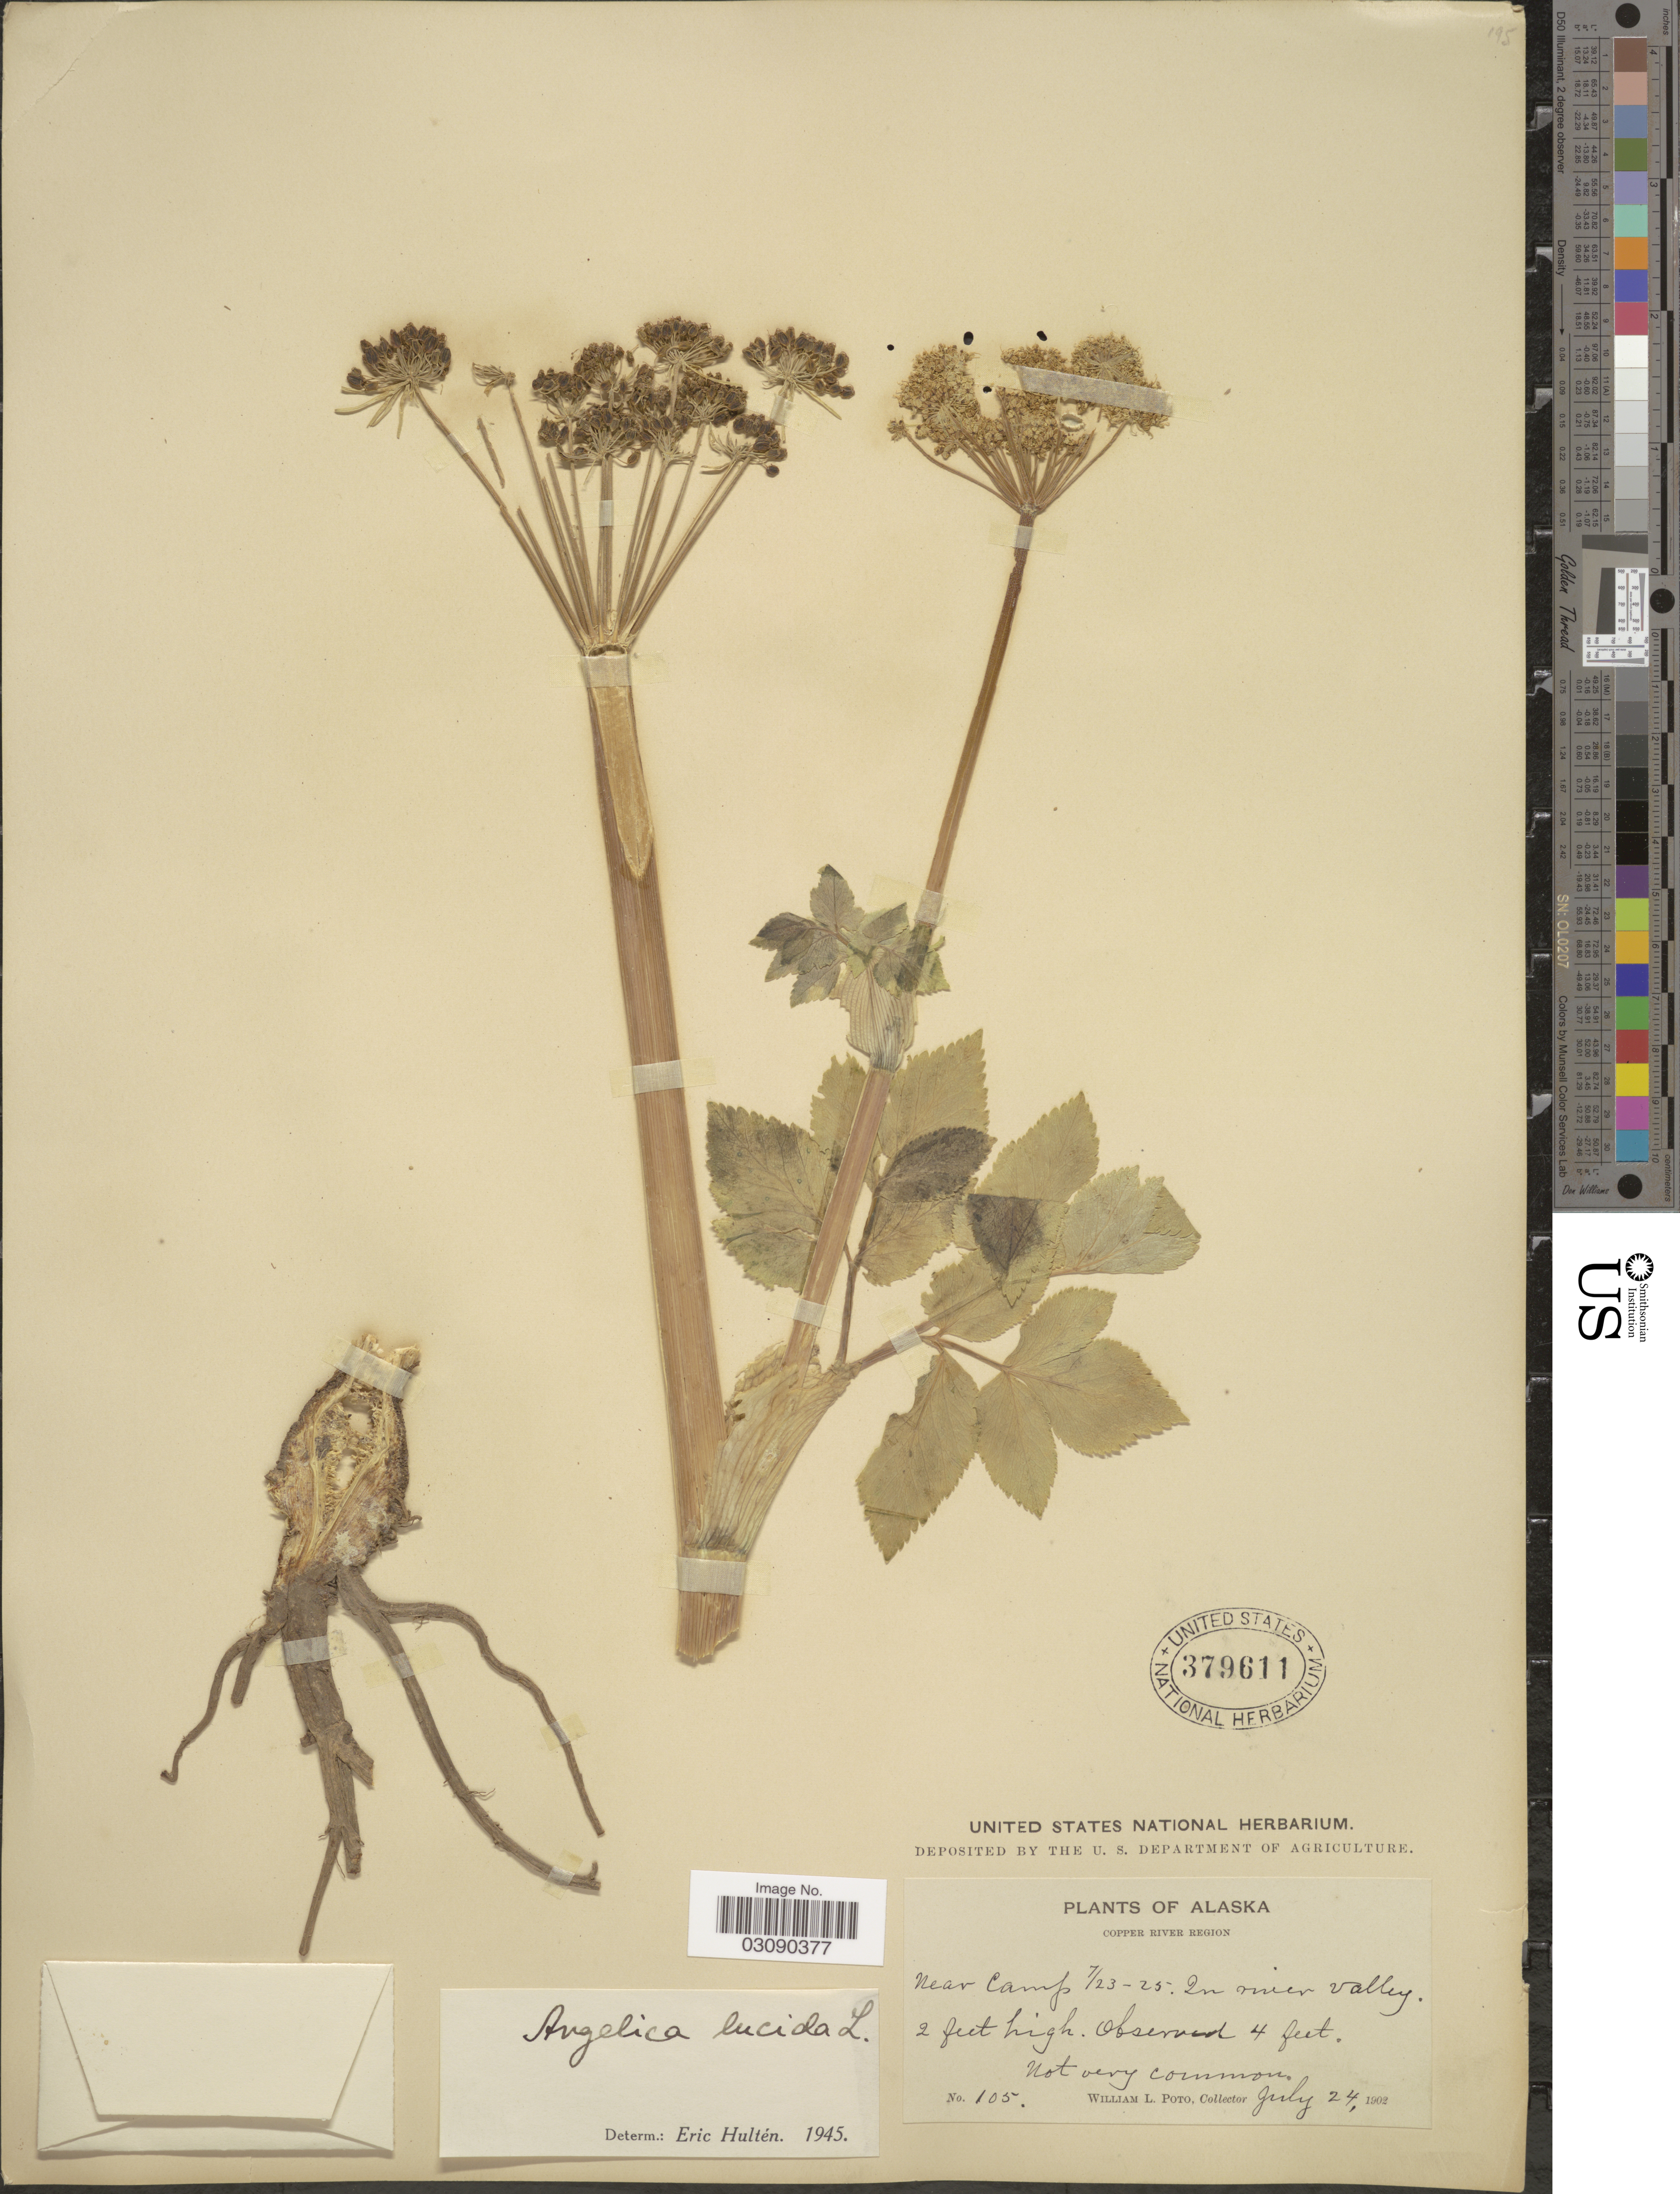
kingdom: Plantae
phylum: Tracheophyta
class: Magnoliopsida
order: Apiales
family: Apiaceae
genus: Angelica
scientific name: Angelica lucida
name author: L.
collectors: W. Poto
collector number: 105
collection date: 1902-07-24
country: United States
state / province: Alaska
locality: Copper River Region, near Camp 7/23-25. In river valley.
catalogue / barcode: US 379611